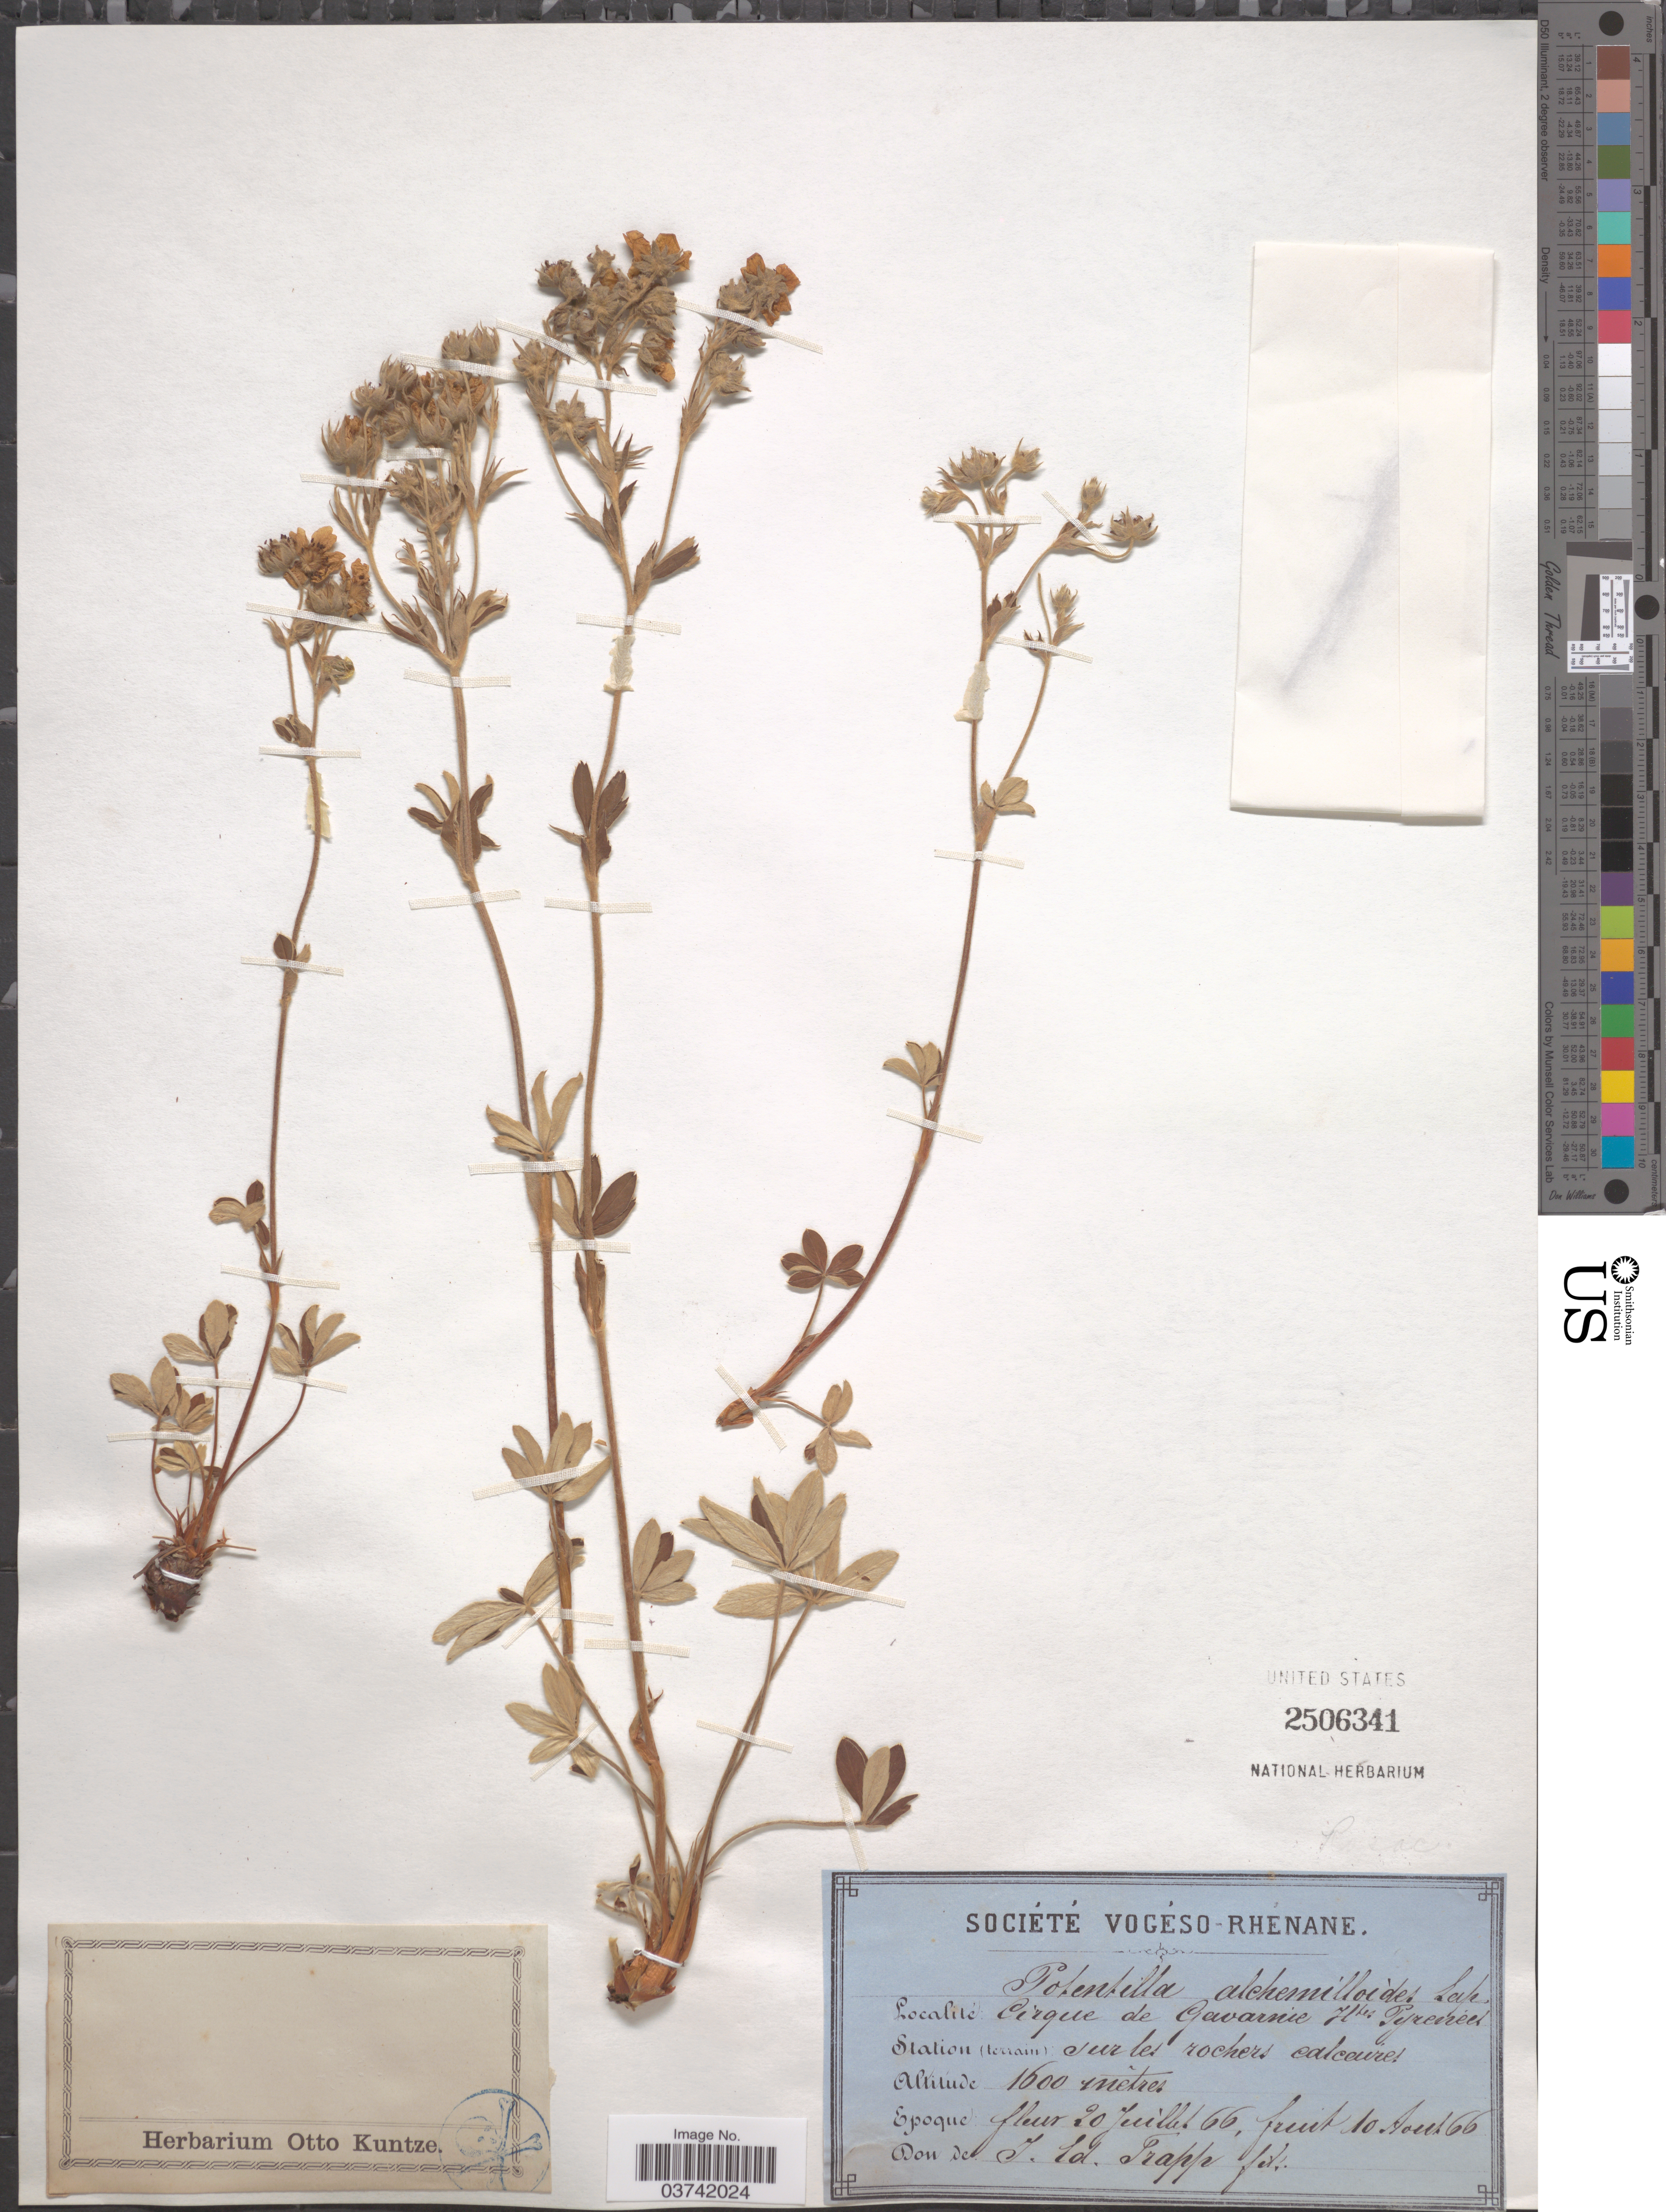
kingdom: Plantae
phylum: Tracheophyta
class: Magnoliopsida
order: Rosales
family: Rosaceae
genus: Potentilla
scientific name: Potentilla alchemilloides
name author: D.F.K. Schltdl.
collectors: Trapp, J.E.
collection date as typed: Transcribed d/m/y: 20/7/66 to 10/8/66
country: France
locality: Cirque de Gavarnie Htes Pyrenées.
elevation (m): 1600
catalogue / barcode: US 2506341